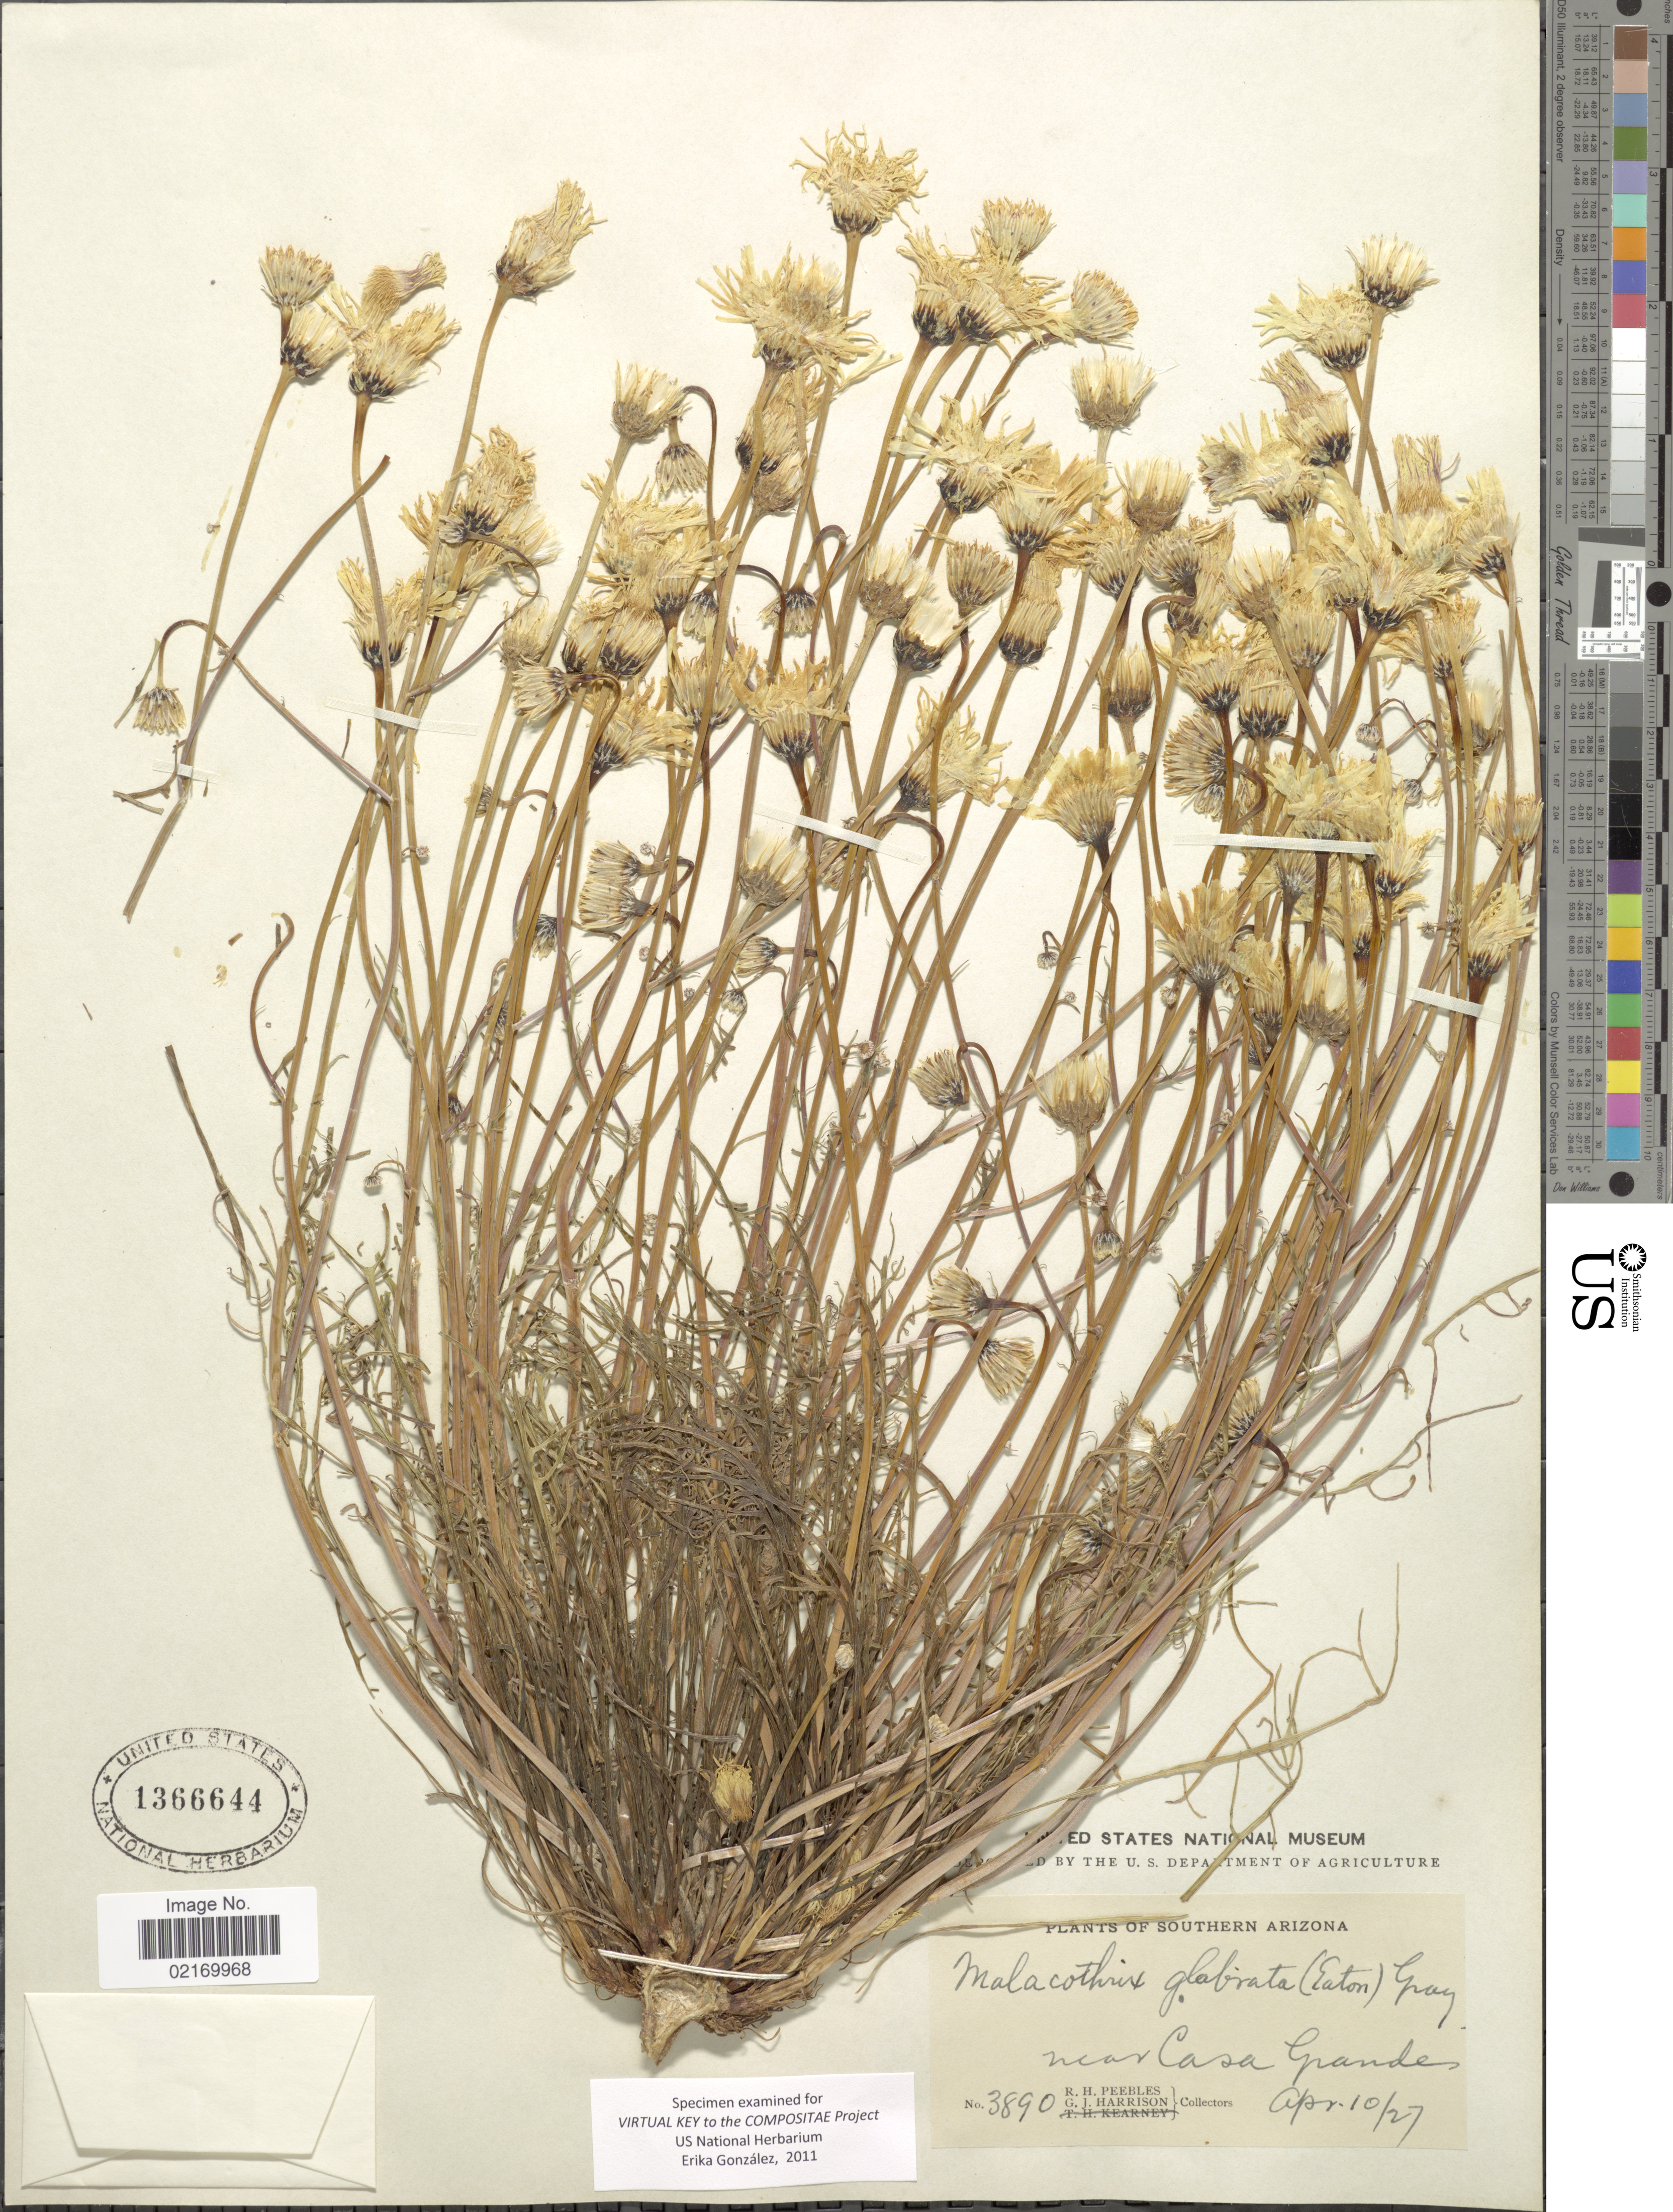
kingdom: Plantae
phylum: Tracheophyta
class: Magnoliopsida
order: Asterales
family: Asteraceae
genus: Malacothrix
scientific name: Malacothrix glabrata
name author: (A. Gray ex D.C. Eaton) A. Gray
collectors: R. H. Peebles & G. J. Harrison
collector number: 3890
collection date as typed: Transcribed d/m/y: 10/4/27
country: United States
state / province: Arizona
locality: Southern Arizona, near Casa Grande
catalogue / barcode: US 1366644